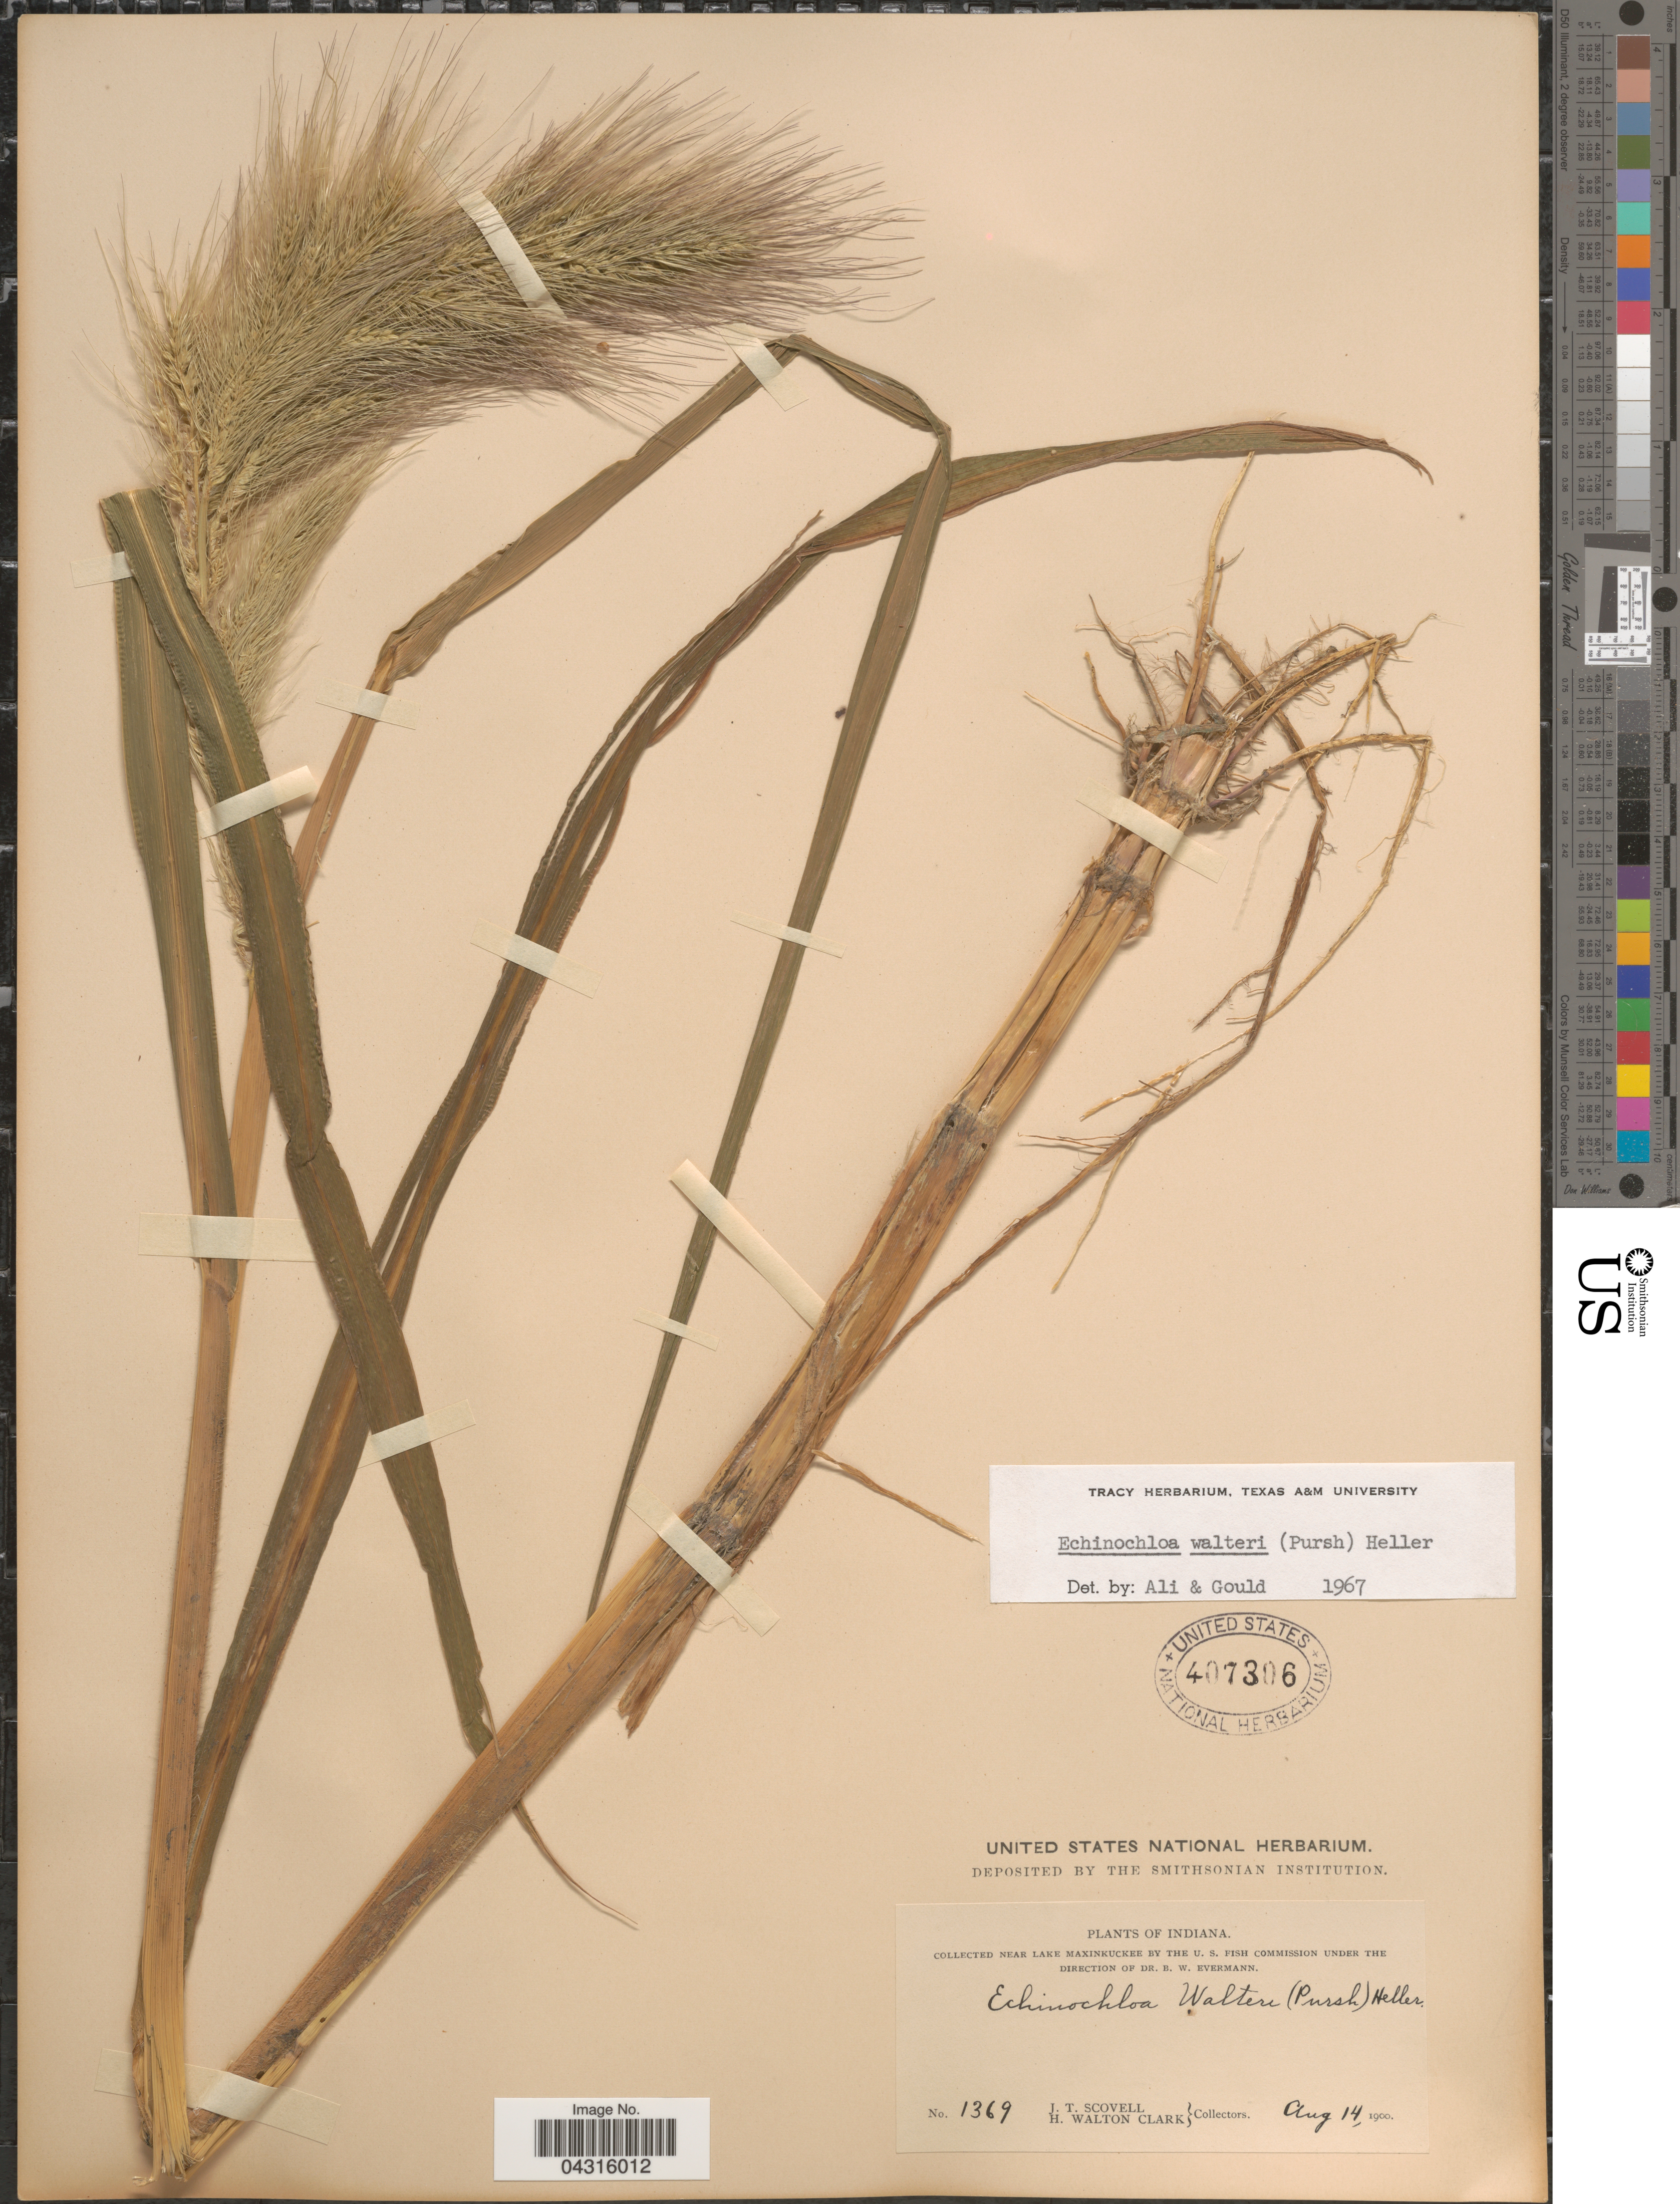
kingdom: Plantae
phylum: Tracheophyta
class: Liliopsida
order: Poales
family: Poaceae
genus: Echinochloa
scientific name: Echinochloa walteri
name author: (Pursh) A. Heller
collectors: J. T. Scovell & H. W. Clark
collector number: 1369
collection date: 1900-08-14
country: United States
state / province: Indiana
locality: Near Lake Maxinkuckee.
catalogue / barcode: US 407306